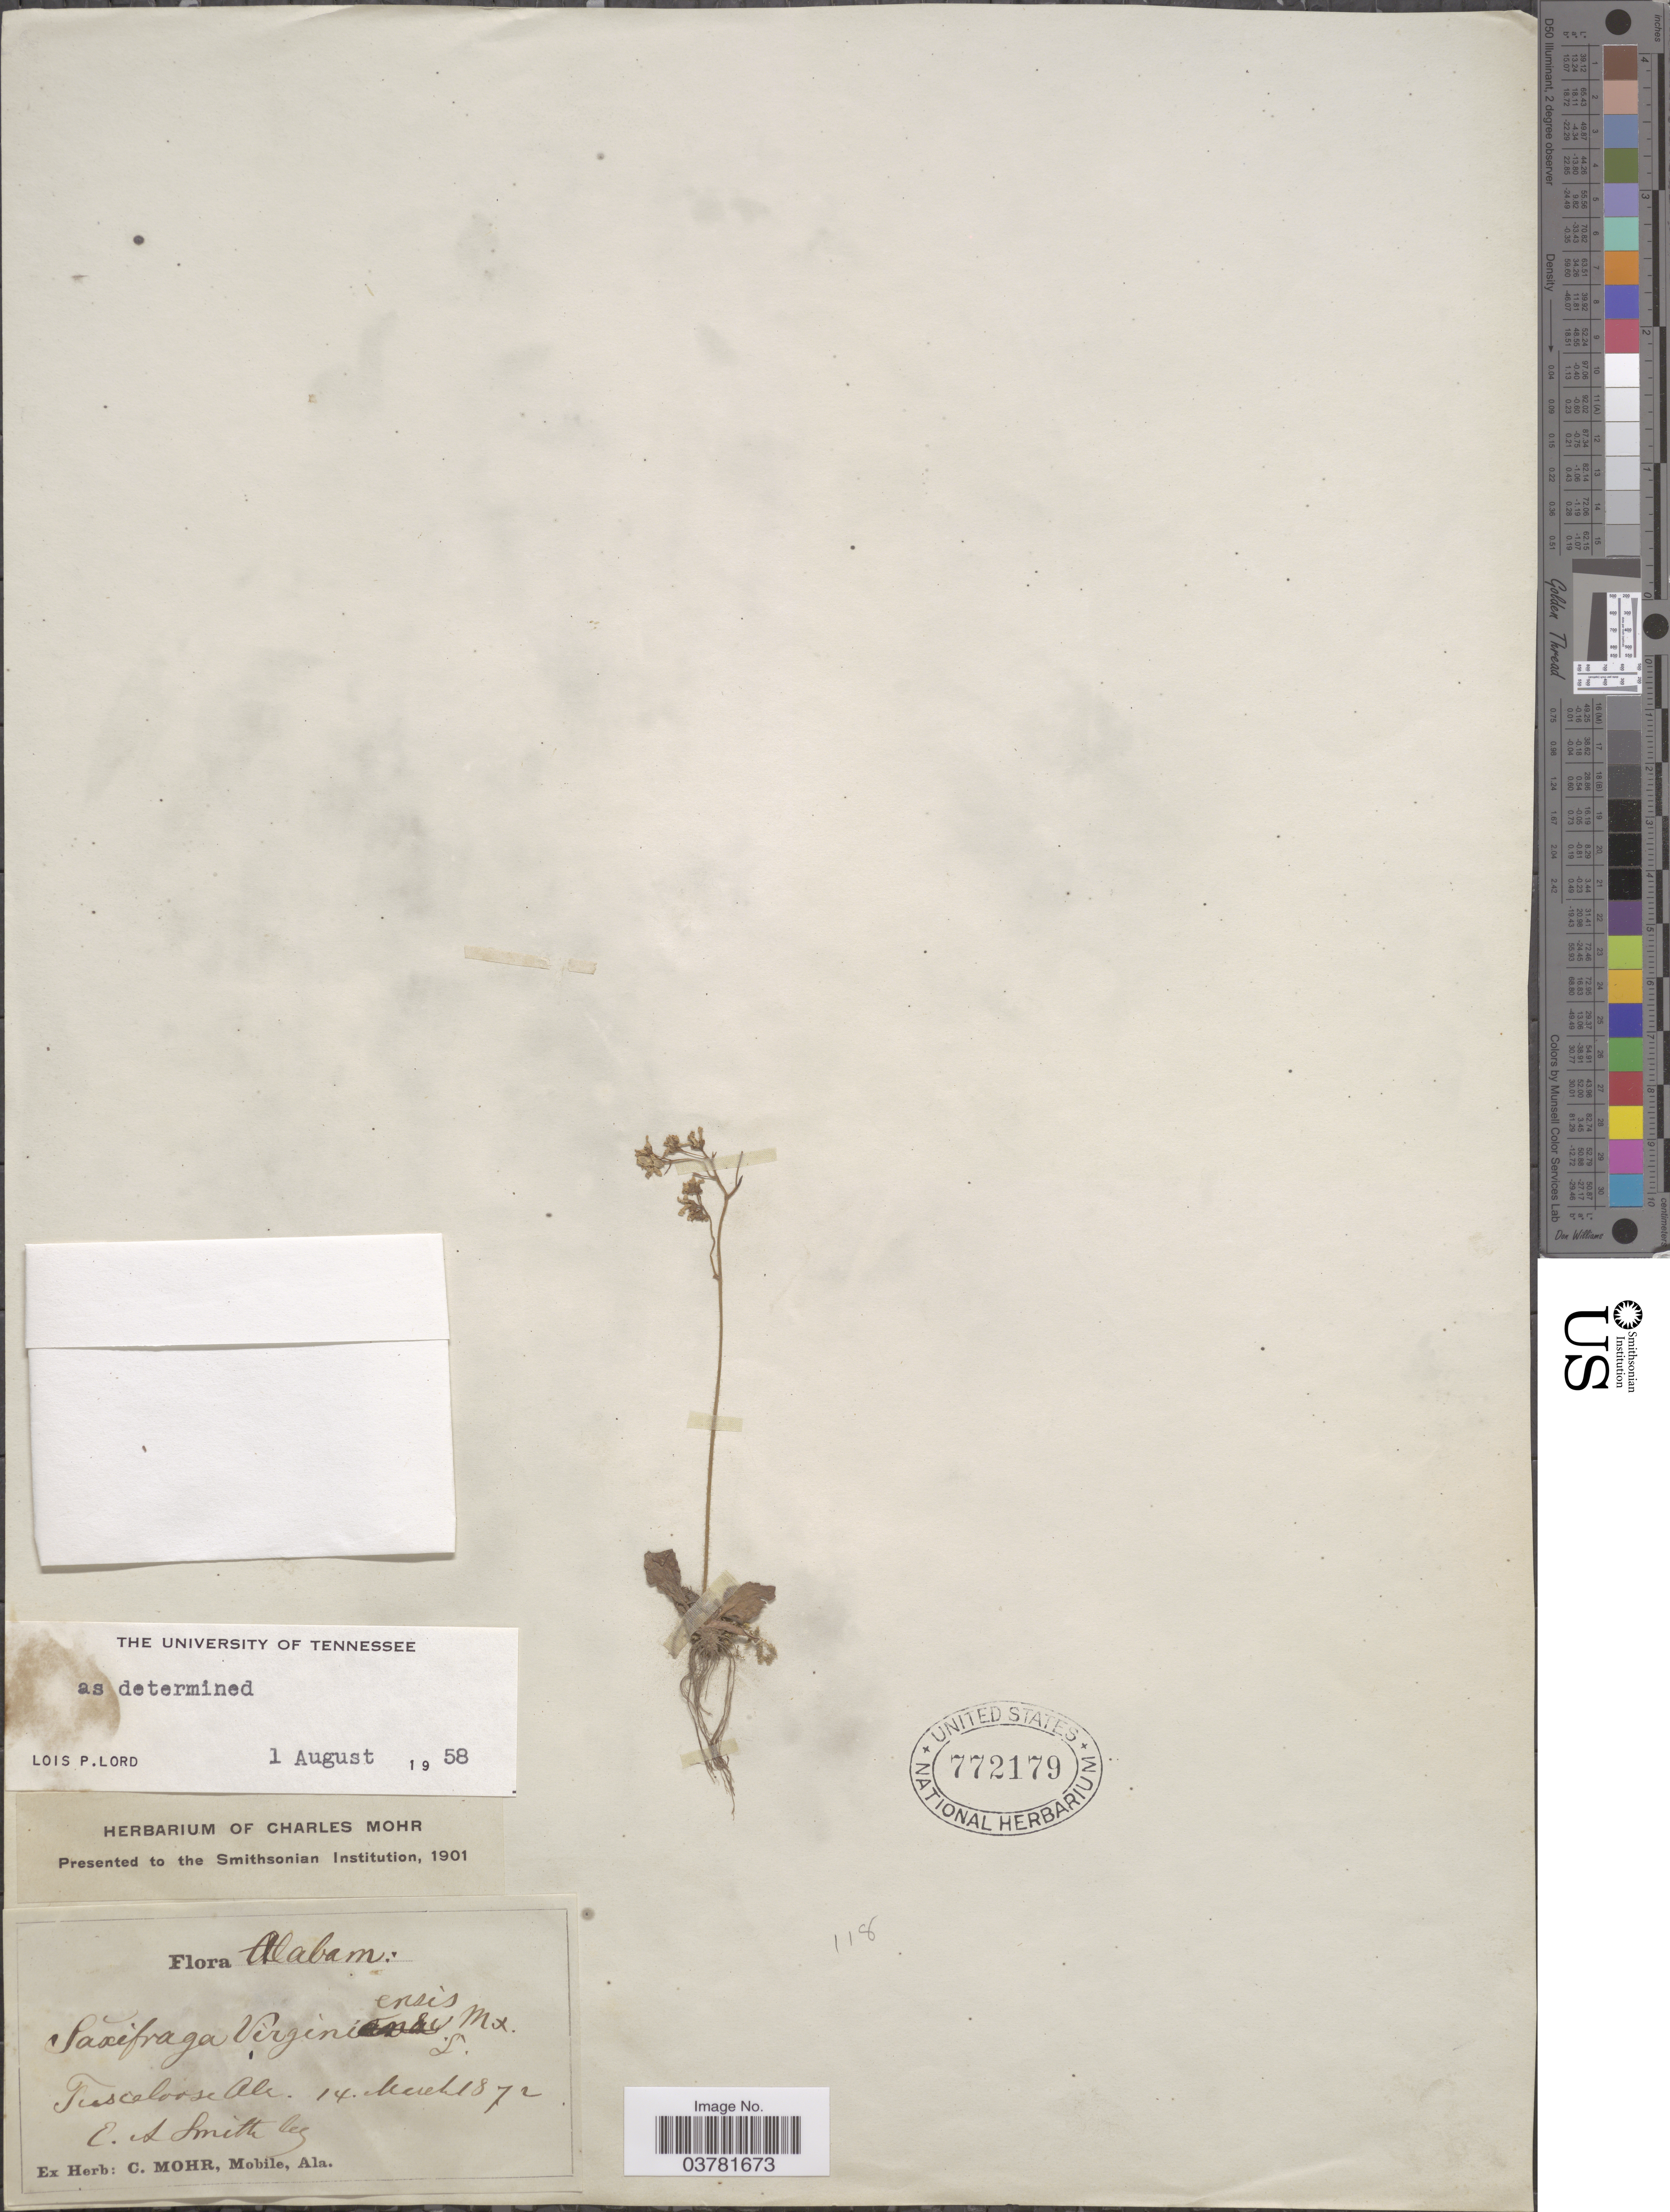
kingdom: Plantae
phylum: Tracheophyta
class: Magnoliopsida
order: Saxifragales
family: Saxifragaceae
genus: Micranthes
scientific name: Micranthes virginiensis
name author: (Michx.) Small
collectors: E. S. Smith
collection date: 1872-03-14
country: United States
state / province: Alabama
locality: Tuscaloosa.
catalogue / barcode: US 772179